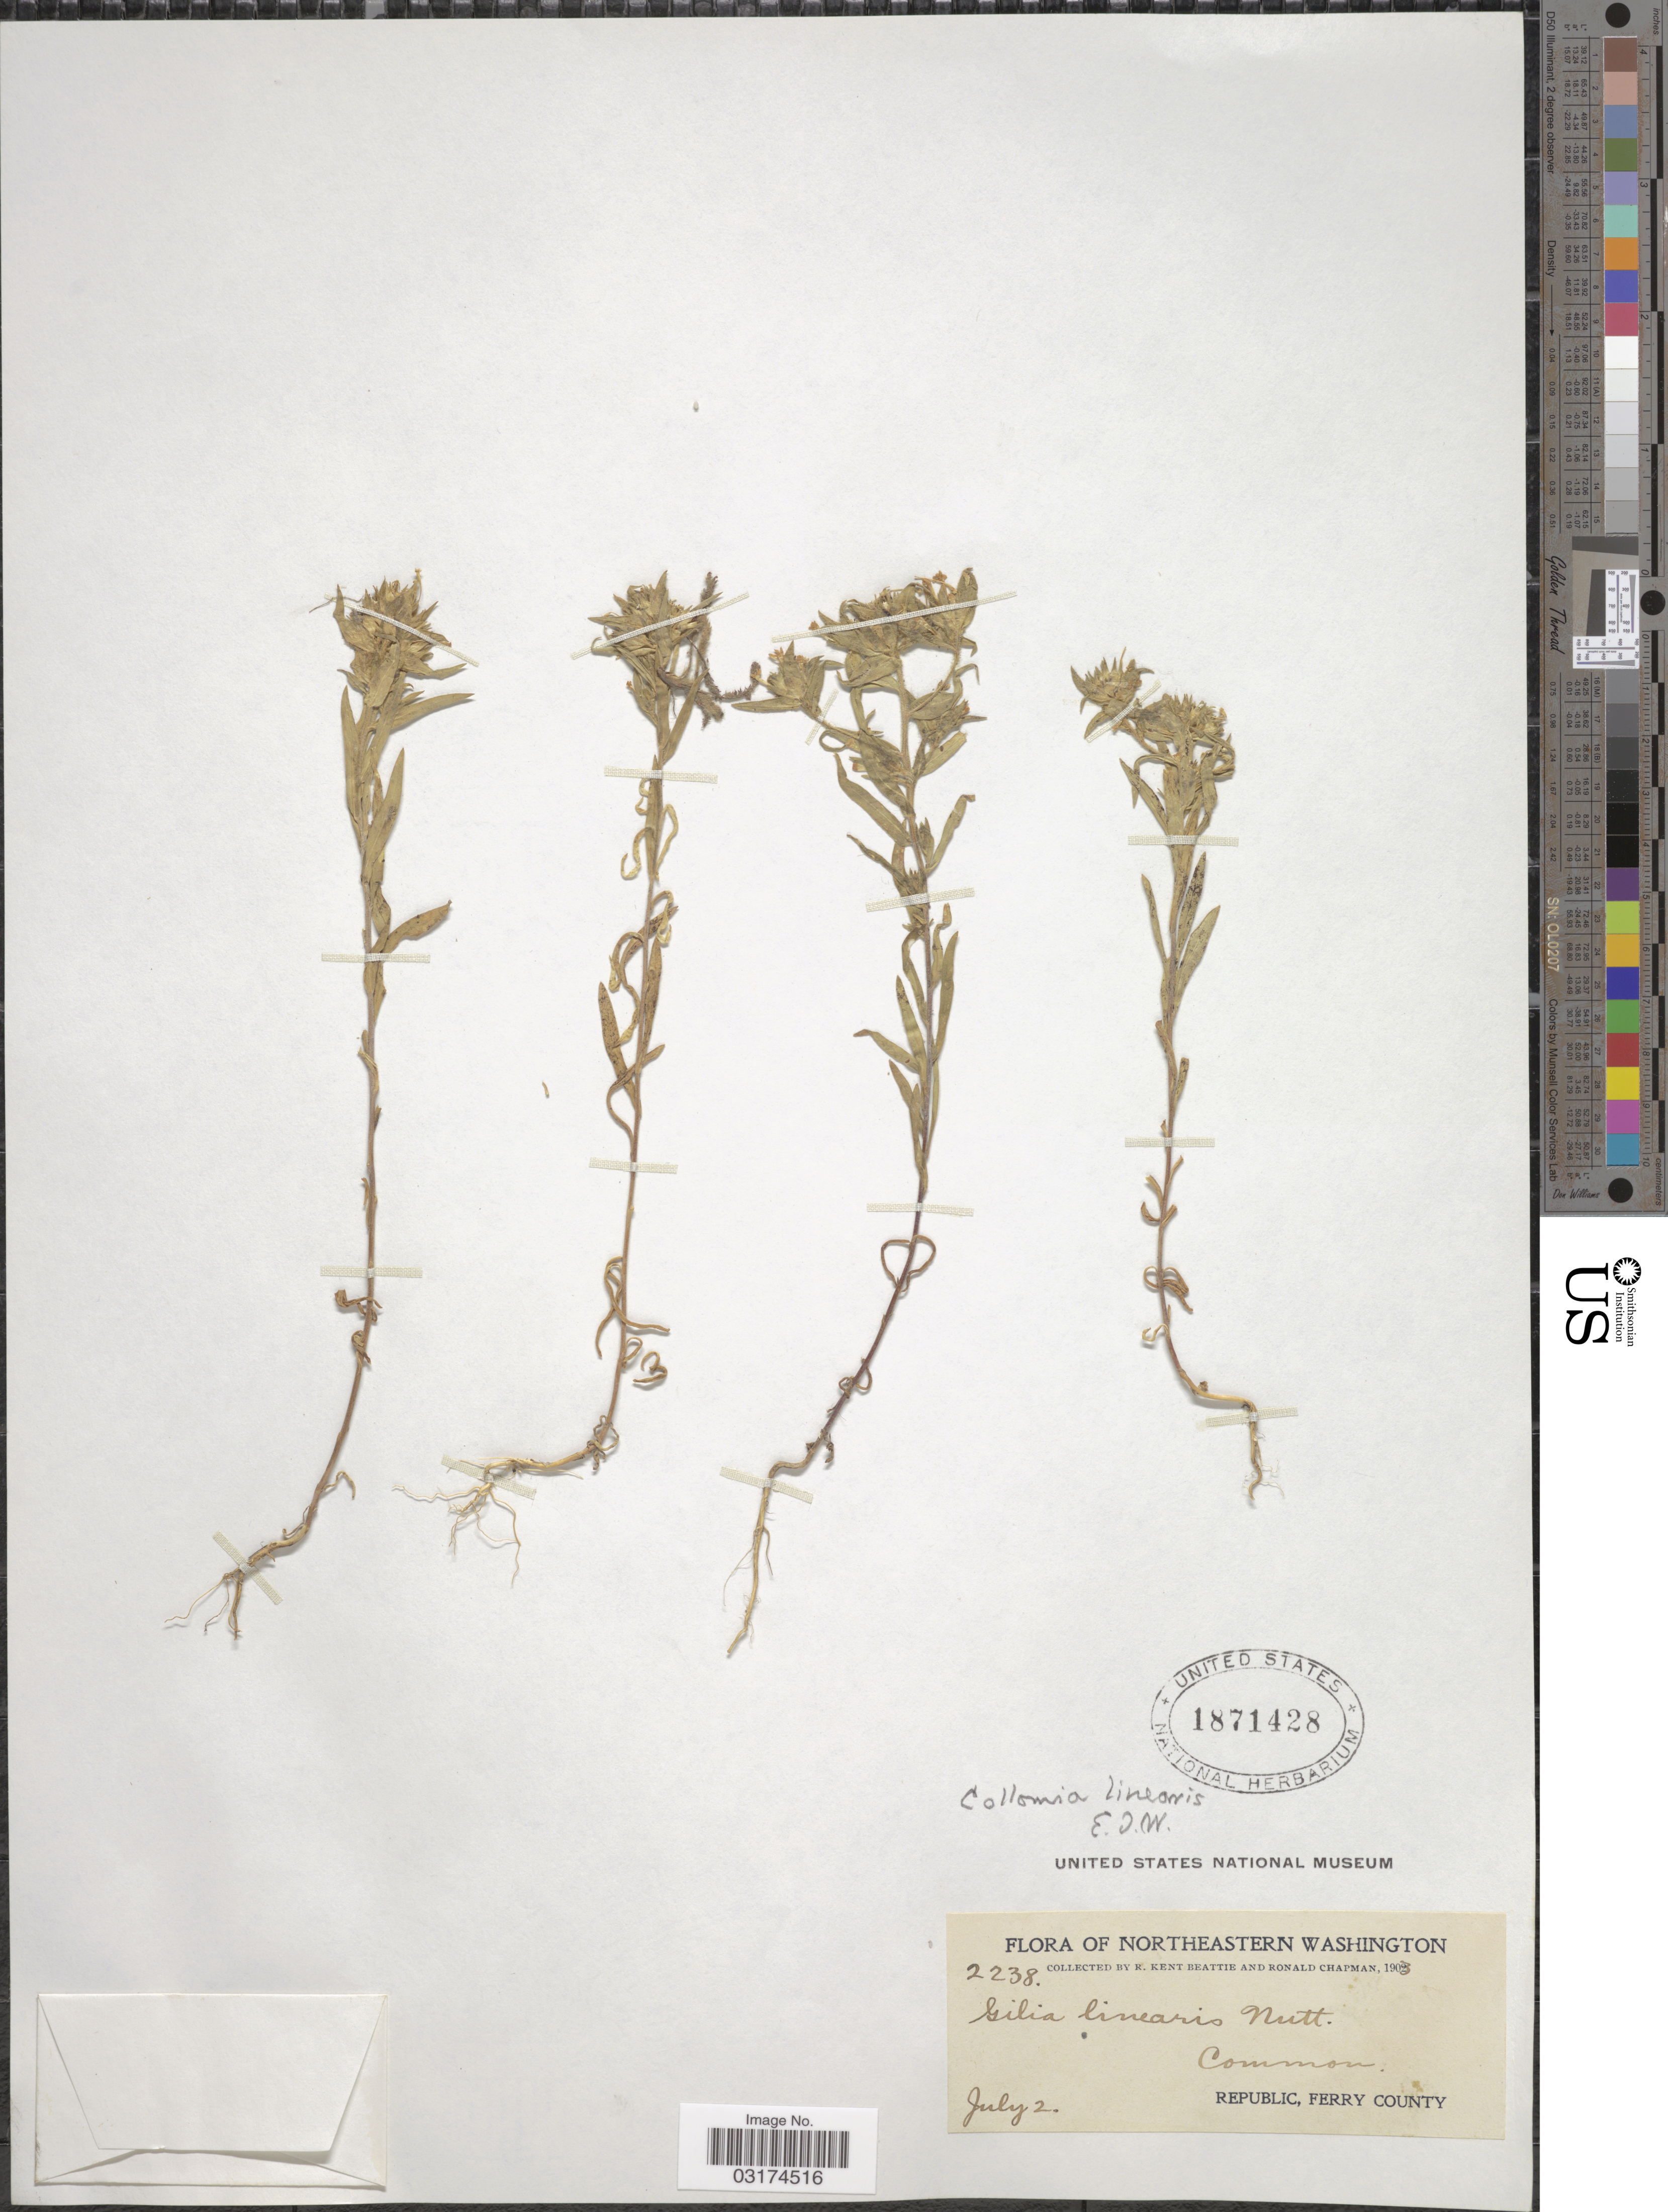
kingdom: Plantae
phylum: Tracheophyta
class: Magnoliopsida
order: Ericales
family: Polemoniaceae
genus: Collomia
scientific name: Collomia linearis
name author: Nutt.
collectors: R. K. Beattie & R. Chapman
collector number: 2238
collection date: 1903-07-02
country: United States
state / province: Washington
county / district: Ferry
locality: Republic, Ferry County. Northeastern Washington.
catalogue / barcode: US 1871428